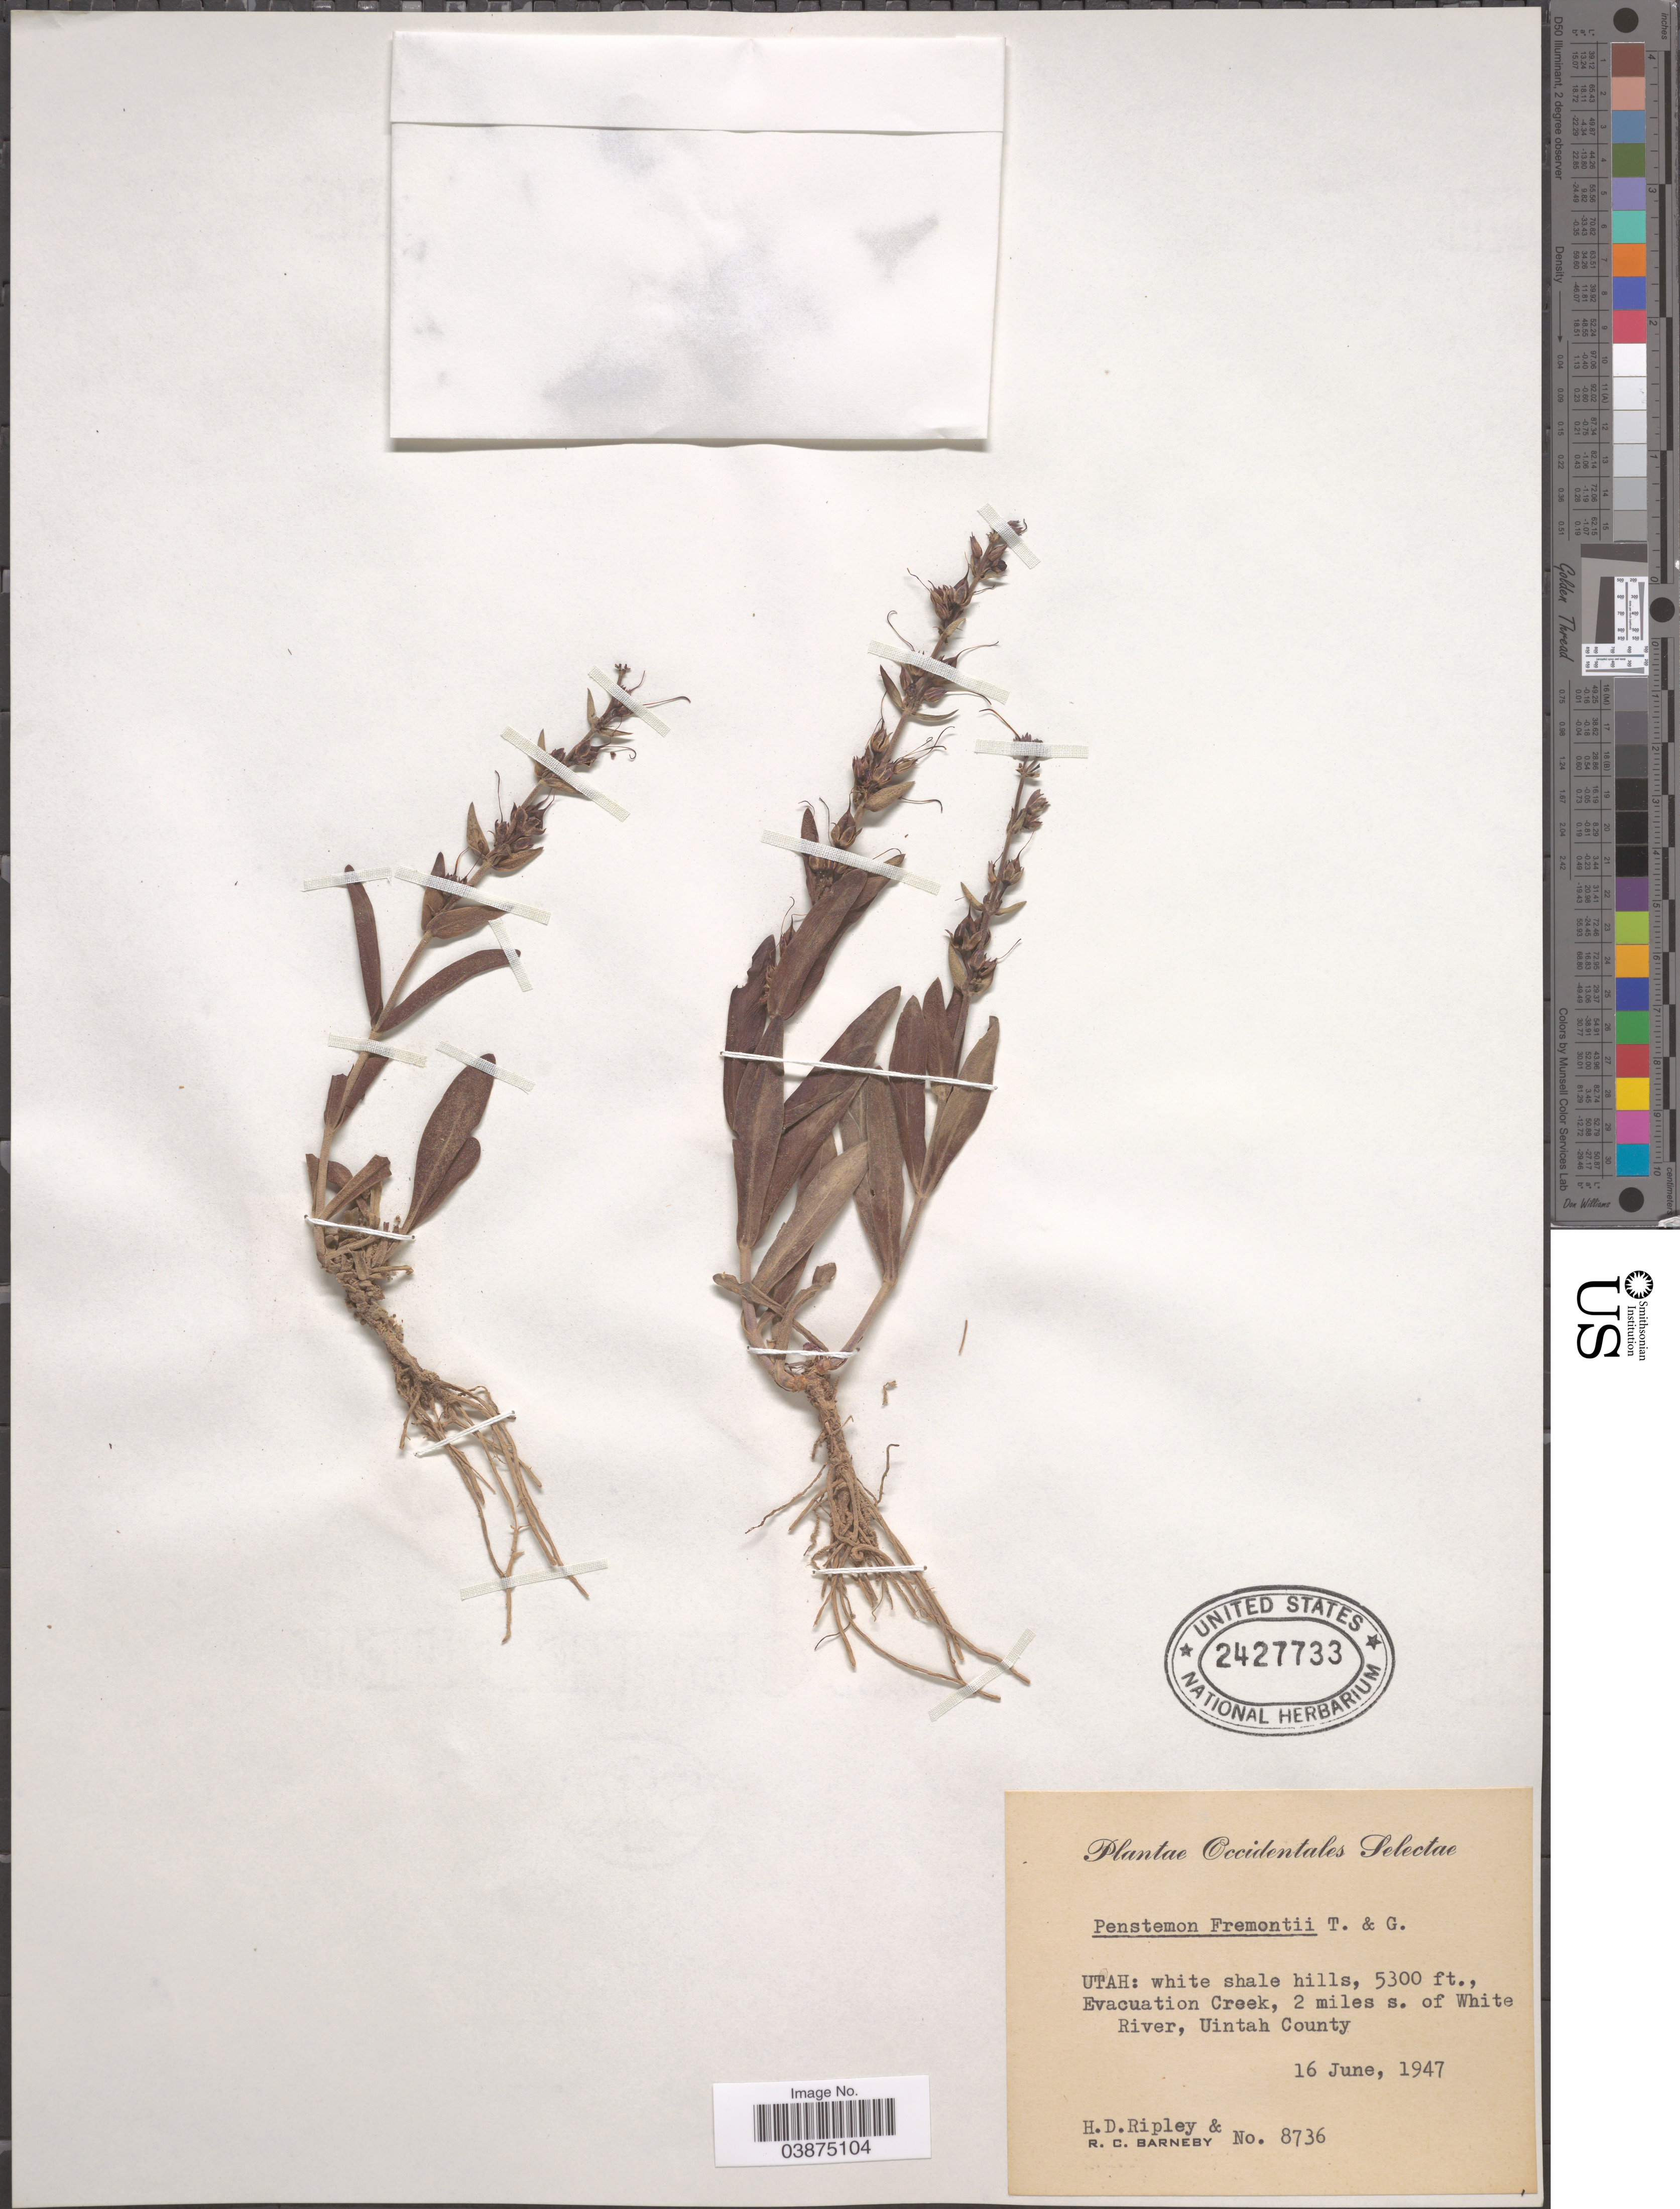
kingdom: Plantae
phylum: Tracheophyta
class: Magnoliopsida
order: Lamiales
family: Plantaginaceae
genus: Penstemon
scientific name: Penstemon fremontii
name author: Torr. & A. Gray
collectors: H. Ripley & R. C. Barneby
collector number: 8736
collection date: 1947-06-16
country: United States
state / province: Utah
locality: Evacuation Creek, 2 miles s. of White River, Uintah Valley.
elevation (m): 1615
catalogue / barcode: US 2427733